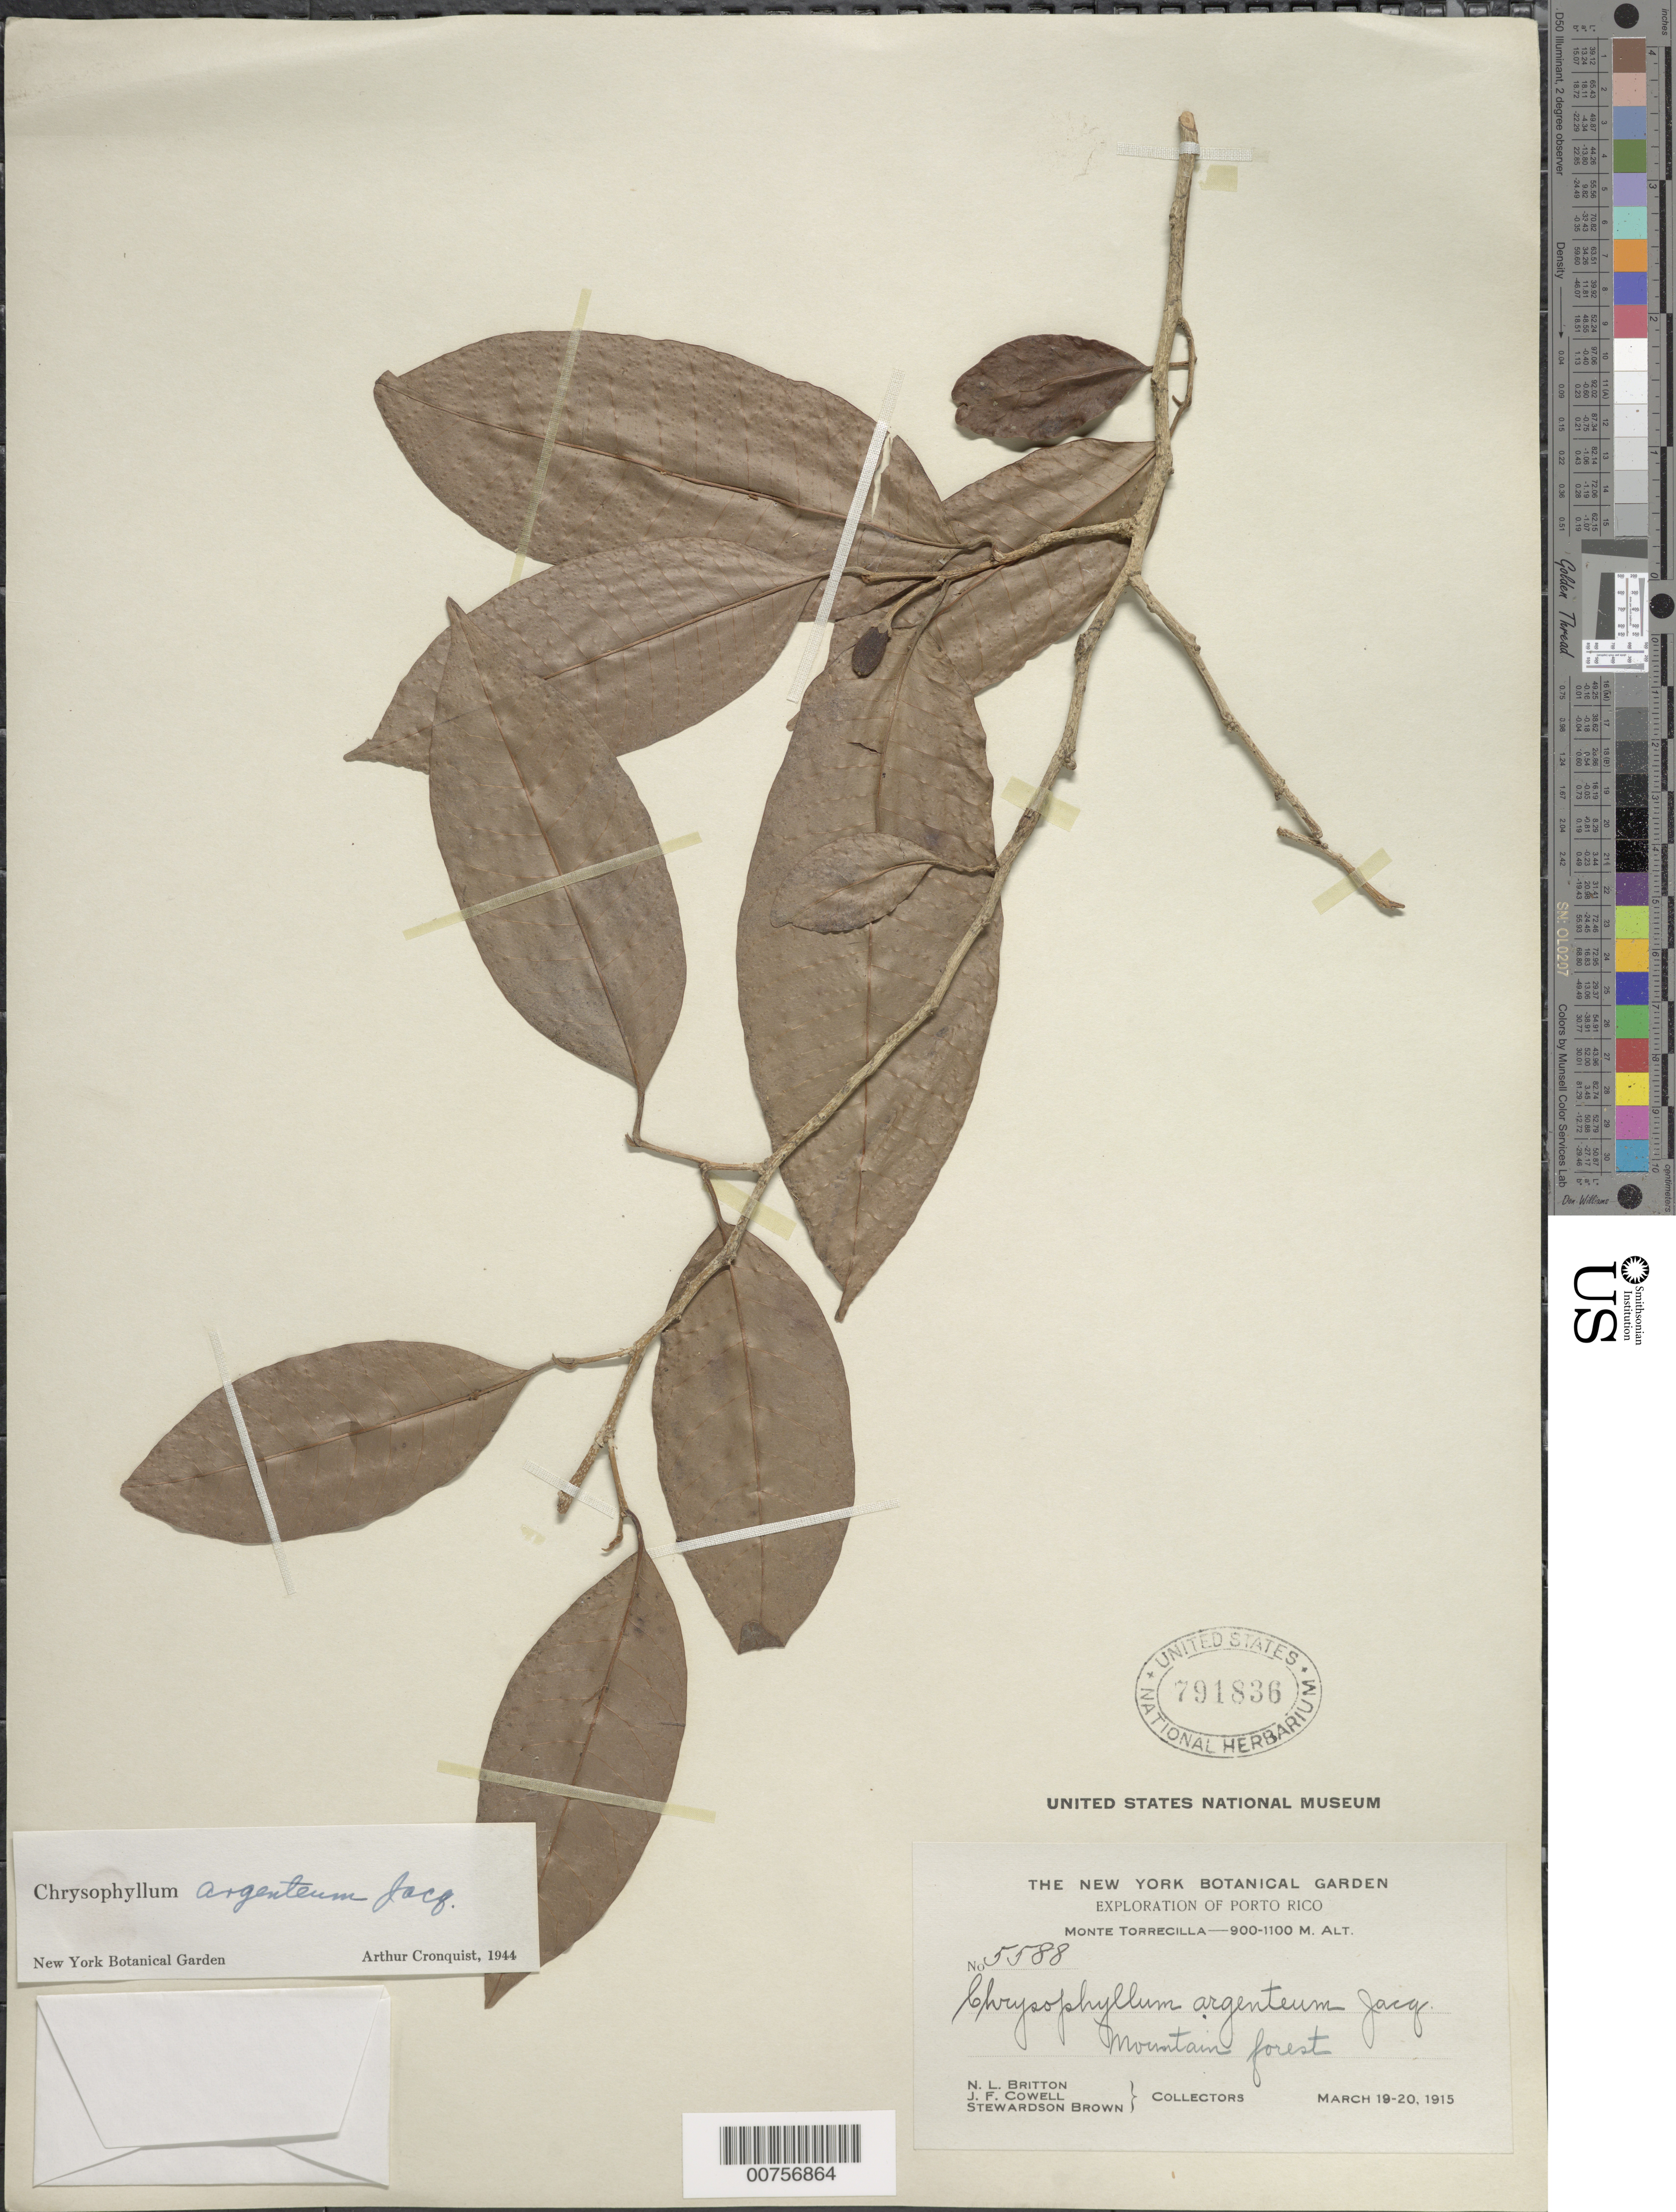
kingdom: Plantae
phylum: Tracheophyta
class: Magnoliopsida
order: Ericales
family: Sapotaceae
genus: Chrysophyllum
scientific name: Chrysophyllum argenteum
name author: Jacq.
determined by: Cronquist, A. J.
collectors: N. Britton, J. F. Cowell & S. Brown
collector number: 5588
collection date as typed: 19 Mar 1915 to 20 Mar 1915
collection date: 1915-03-19/1915-03-20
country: Puerto Rico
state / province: Barranquitas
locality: Monte Torrecilla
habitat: Mountain forest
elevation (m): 900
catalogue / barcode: US 791836